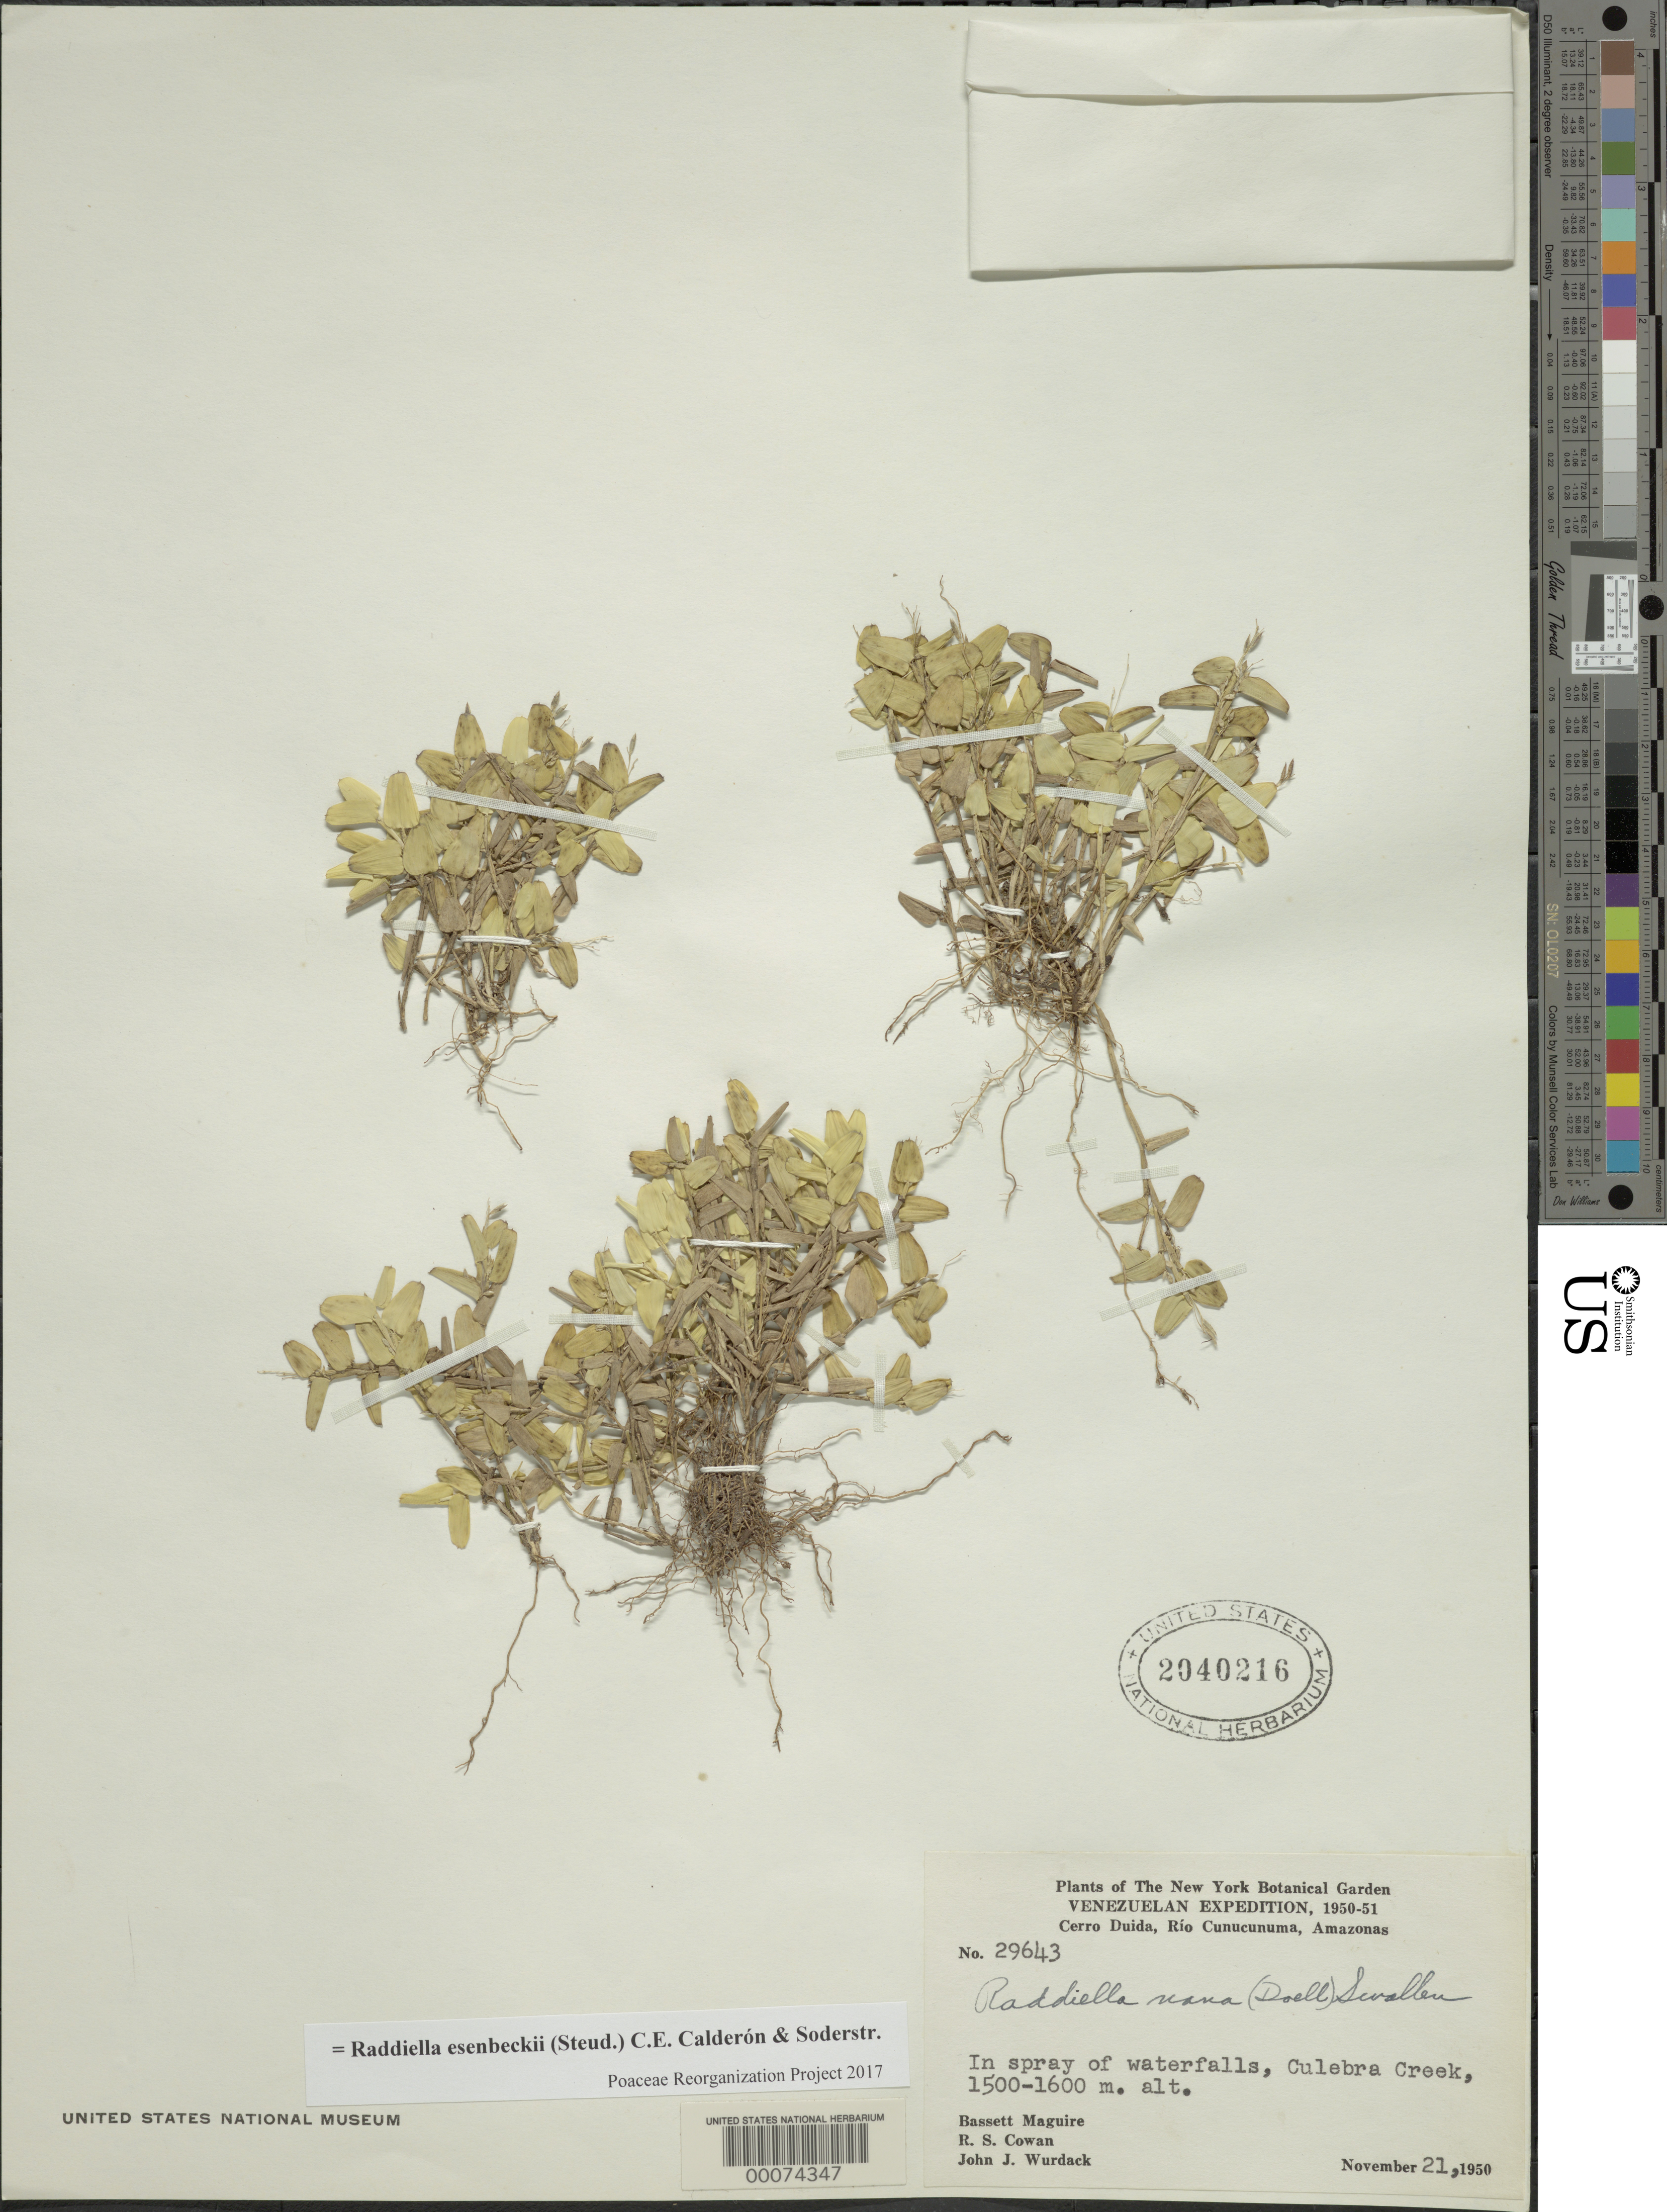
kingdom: Plantae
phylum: Tracheophyta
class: Liliopsida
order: Poales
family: Poaceae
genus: Raddiella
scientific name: Raddiella esenbeckii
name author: (Steud.) C. E. Calderón & Soderstr.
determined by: Poaceae Reorganization Project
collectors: B. Maguire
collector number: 29643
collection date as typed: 21 Nov 1950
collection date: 1950-11-21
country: Venezuela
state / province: Amazonas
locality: Cerro Duida, Rio Cunucunuma, in spray of waterfalls, Culebra creek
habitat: In spray of waterfalls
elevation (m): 1500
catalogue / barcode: US 2040216